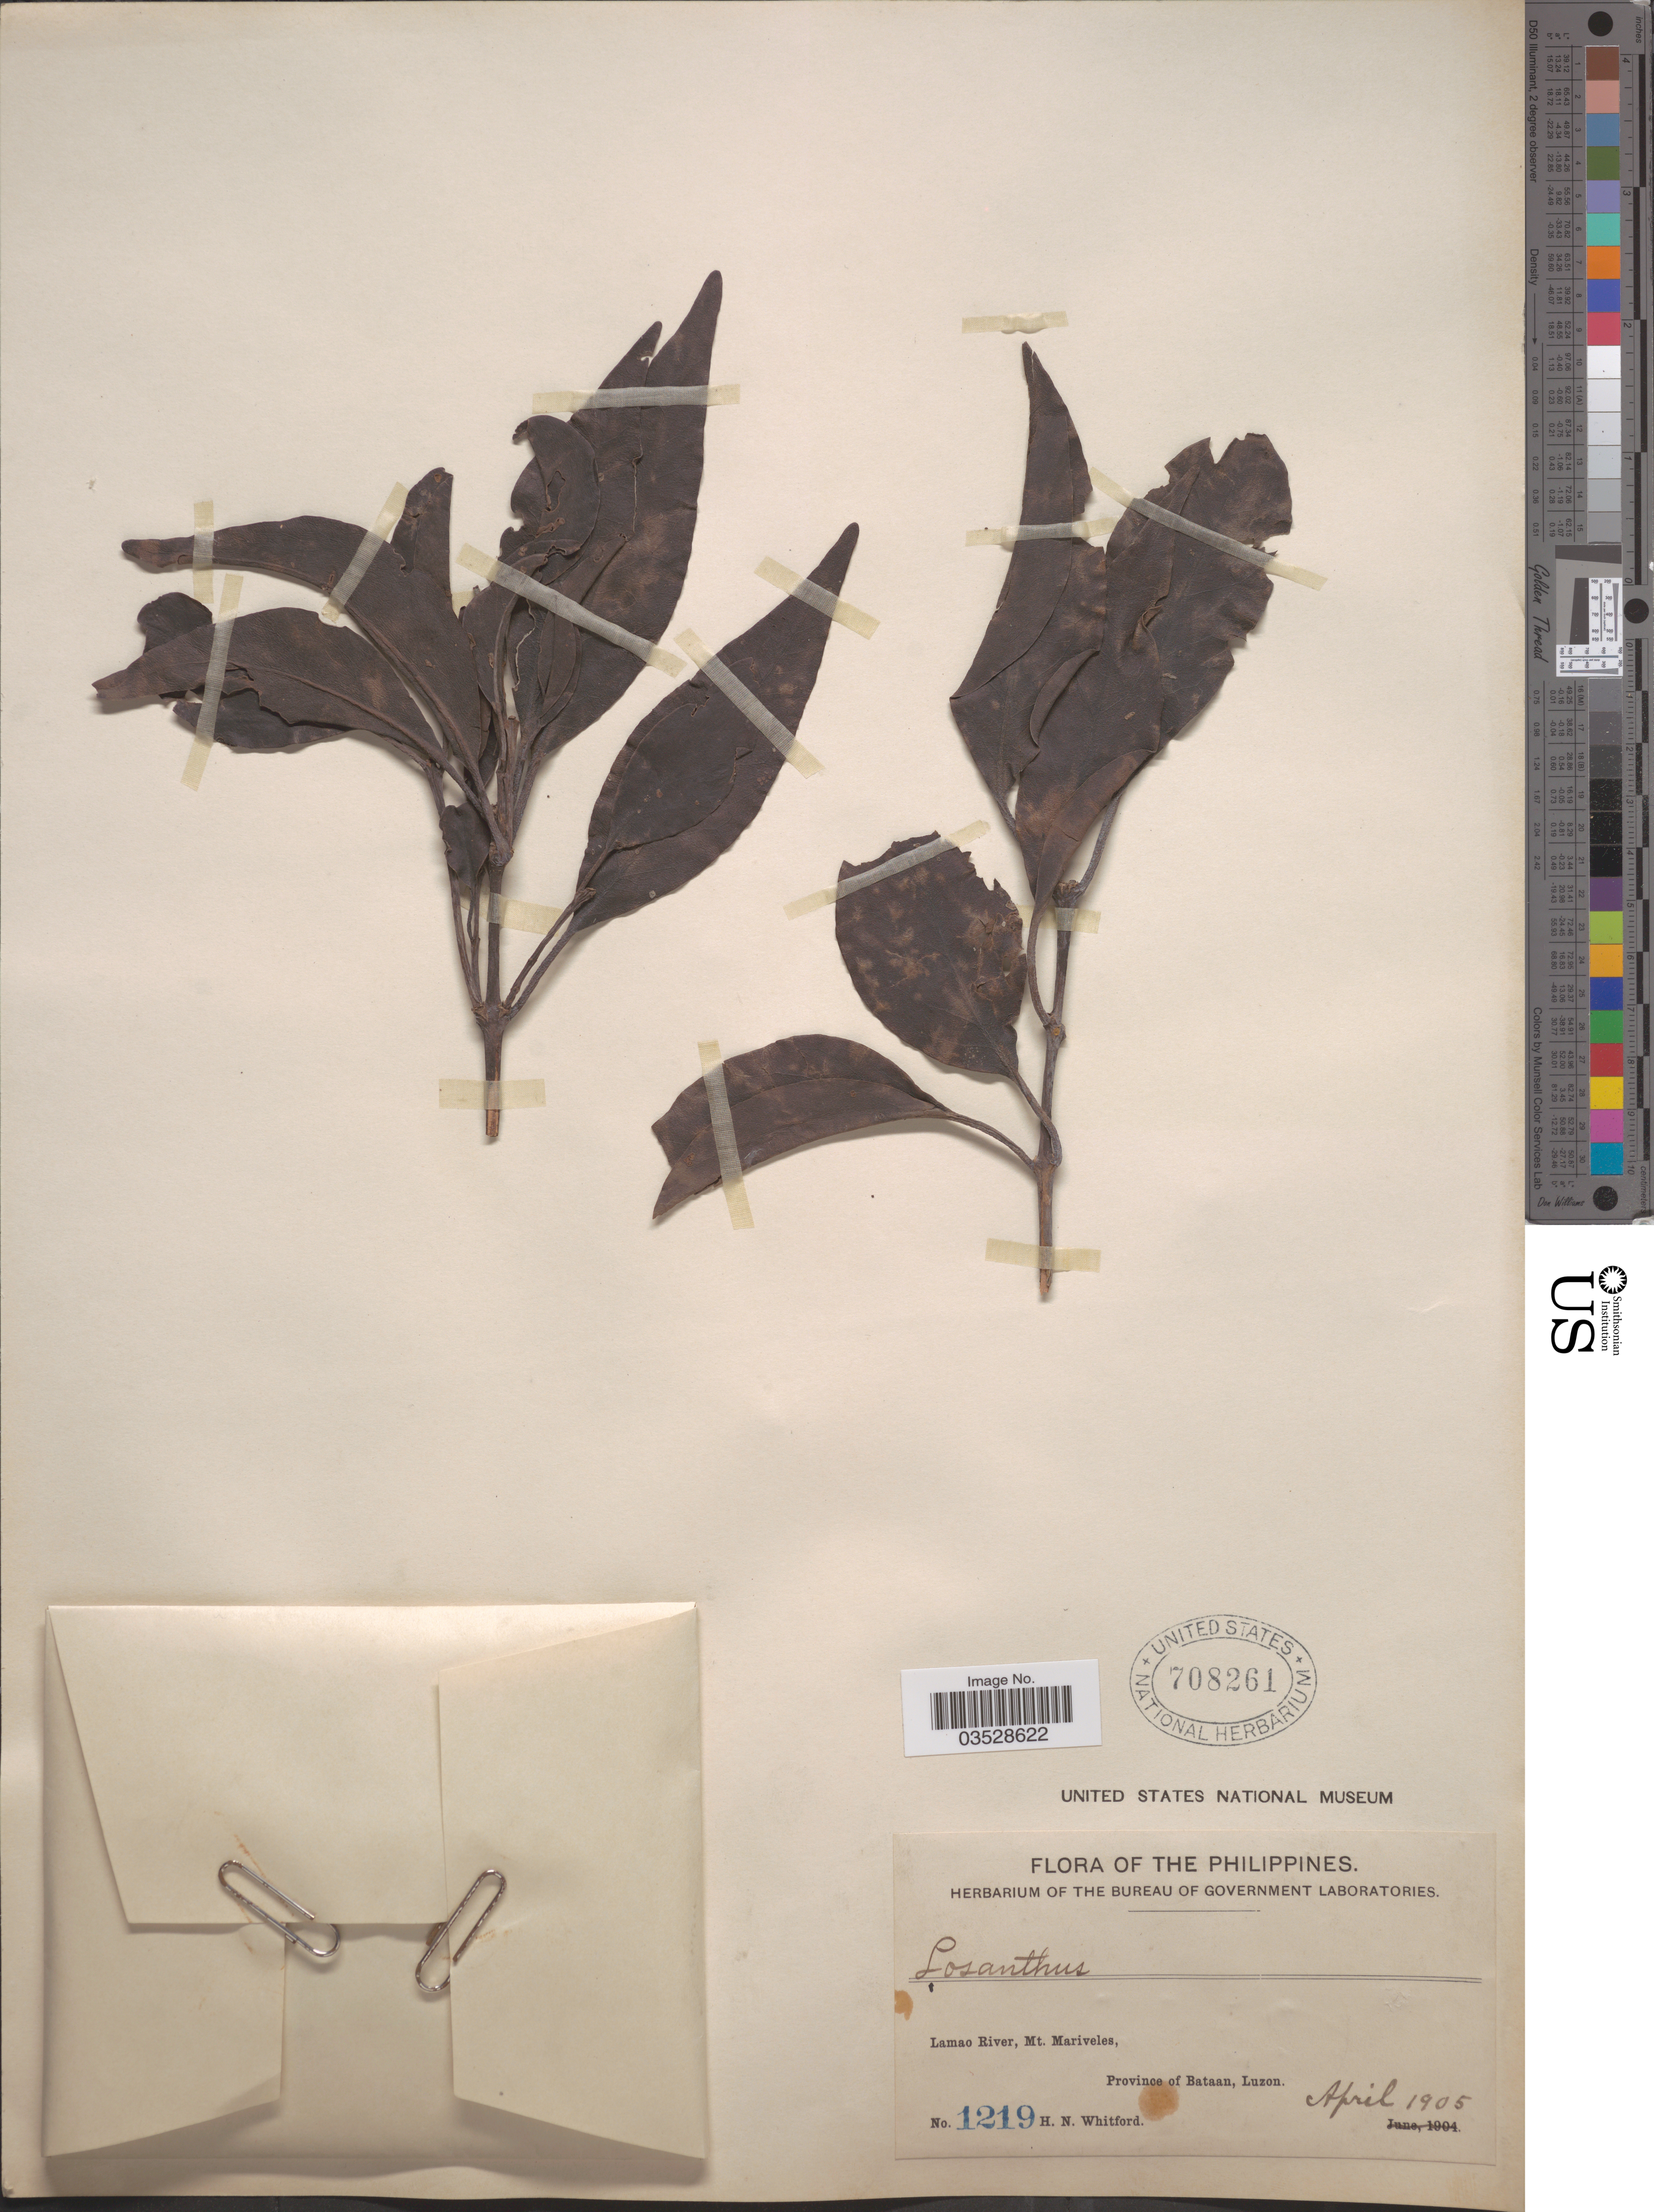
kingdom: Plantae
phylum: Tracheophyta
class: Magnoliopsida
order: Santalales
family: Loranthaceae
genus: Loranthus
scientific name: Loranthus pentapetalus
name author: Roxb.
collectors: H. N. Whitford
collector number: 1219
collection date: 1905-04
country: Philippines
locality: Lamao River, Mt. Mariveles, Province of Bataan, Luzon.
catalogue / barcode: US 708261